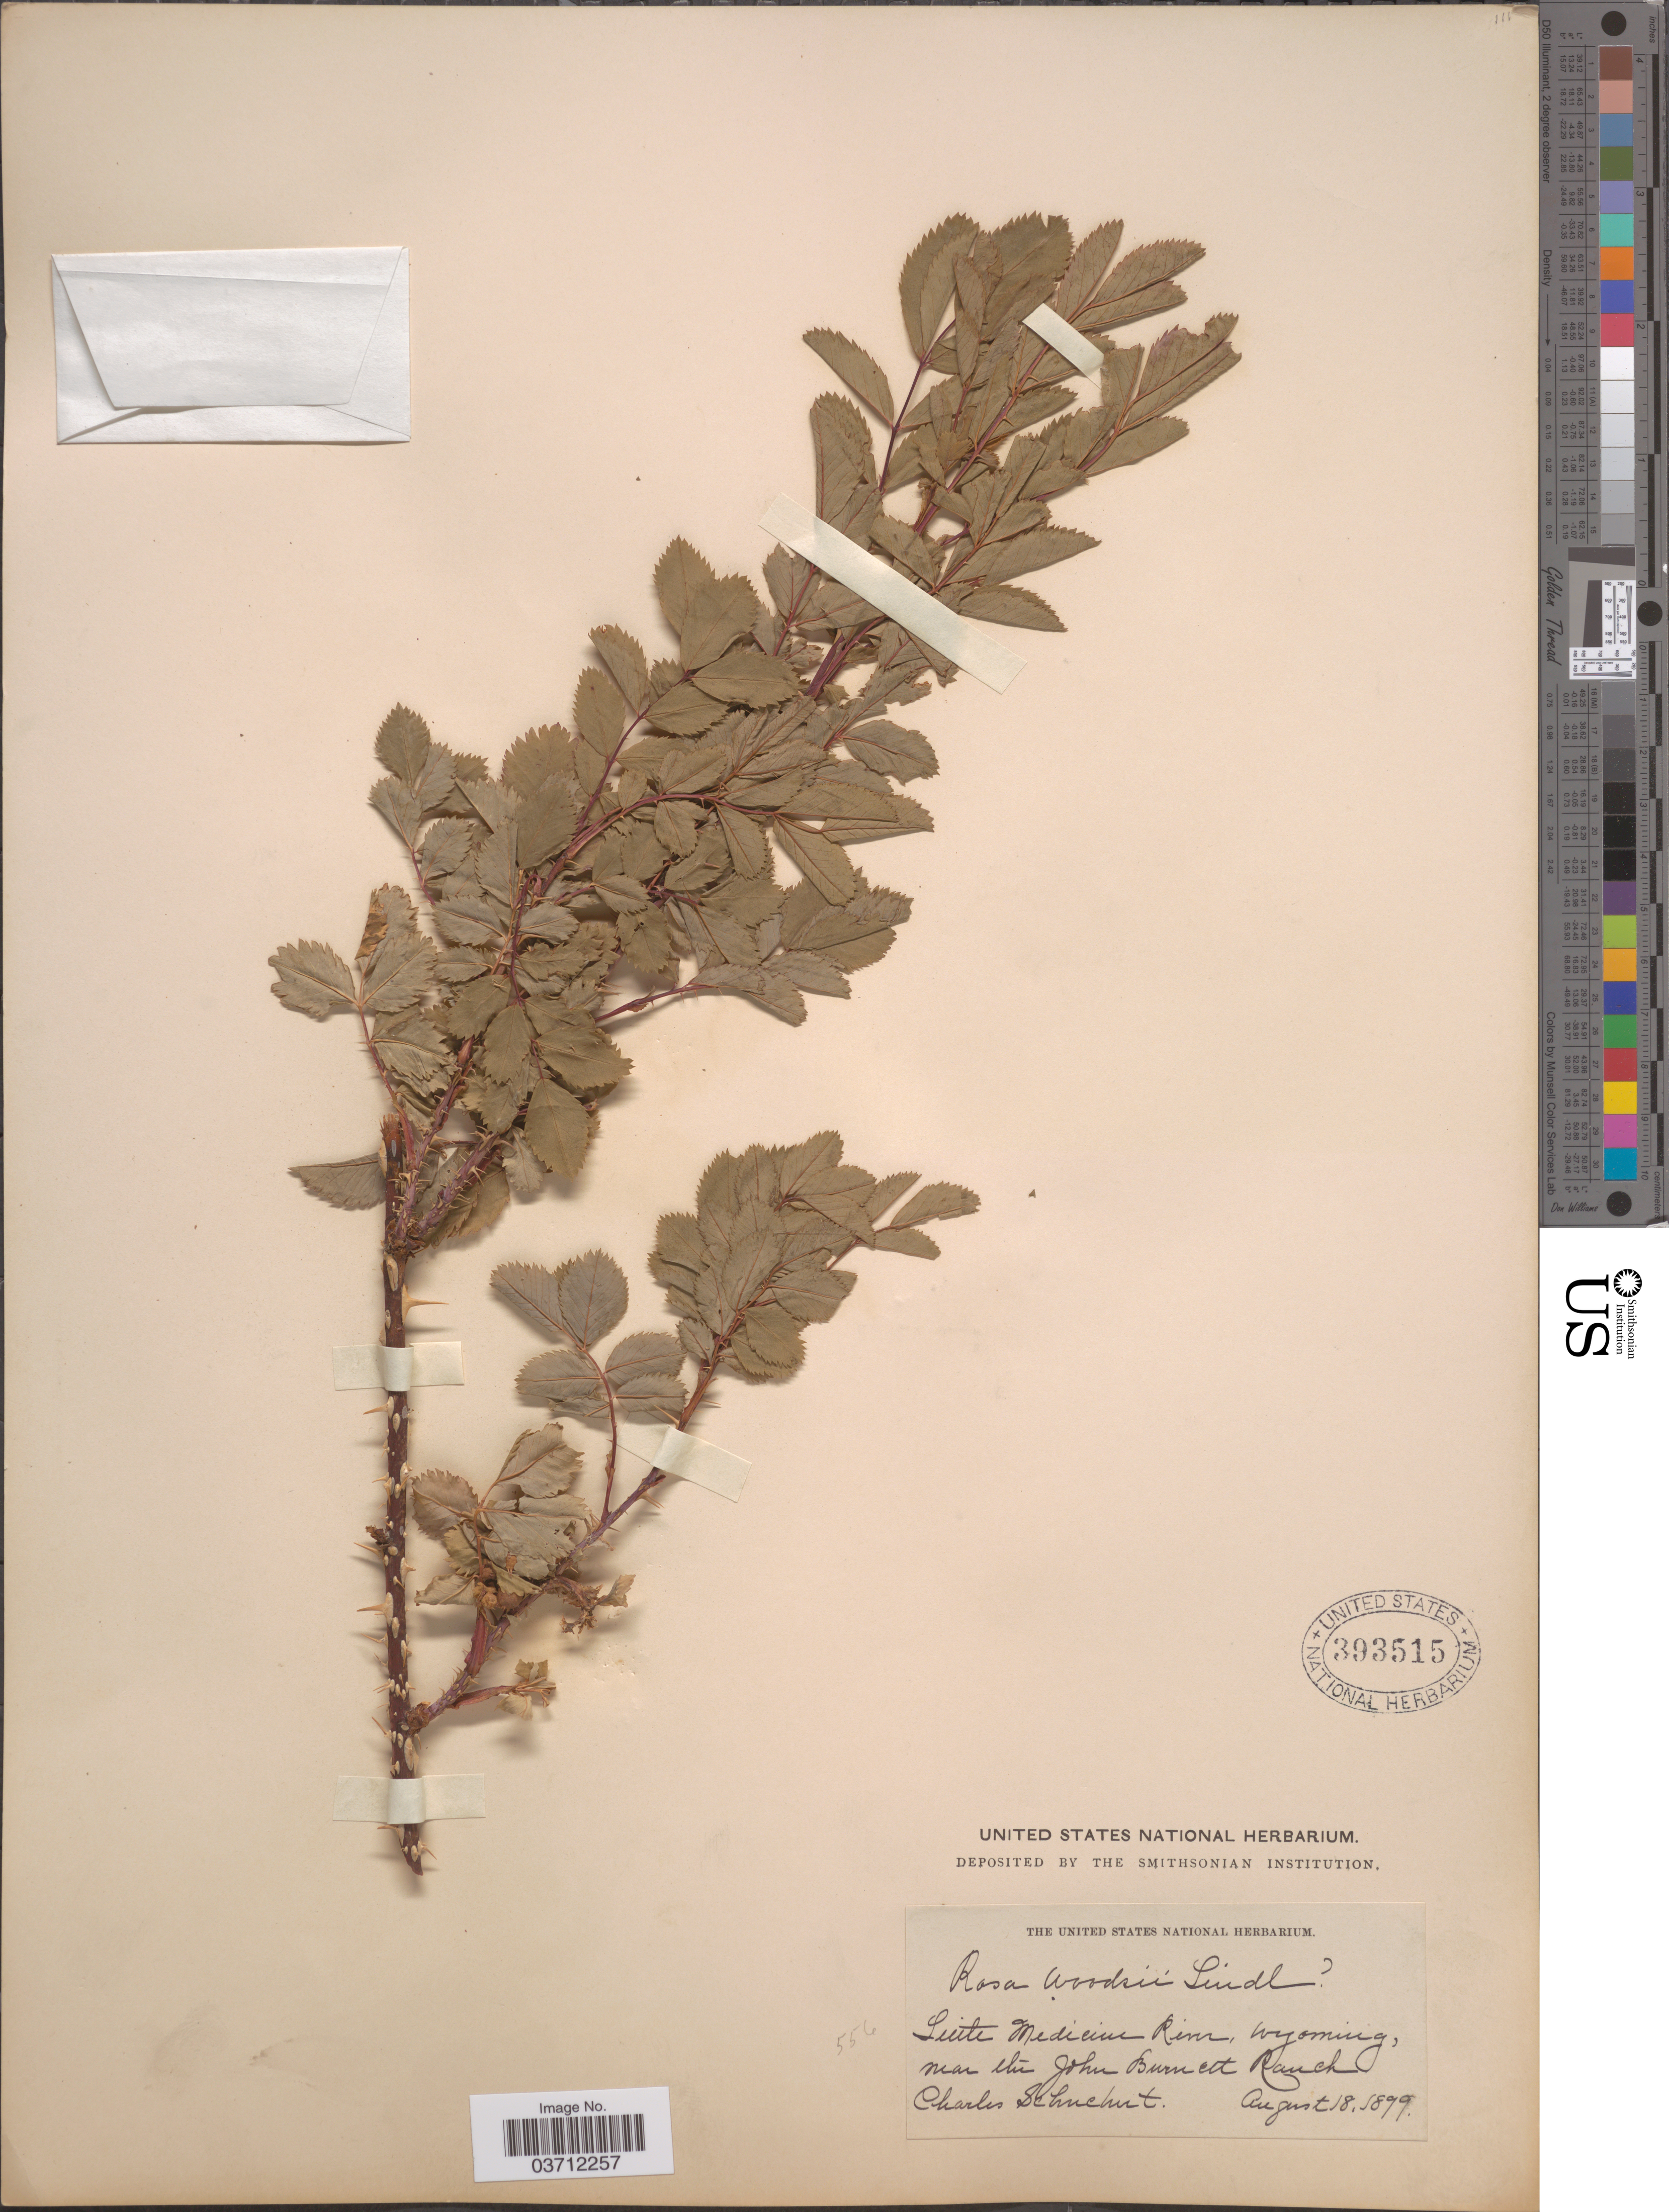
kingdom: Plantae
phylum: Tracheophyta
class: Magnoliopsida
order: Rosales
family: Rosaceae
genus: Rosa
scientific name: Rosa woodsii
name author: Lindl.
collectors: C. Schuchert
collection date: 1899-08-18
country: United States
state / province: Wyoming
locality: Little Medicine River, near the John Burnett Ranch.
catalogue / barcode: US 393515